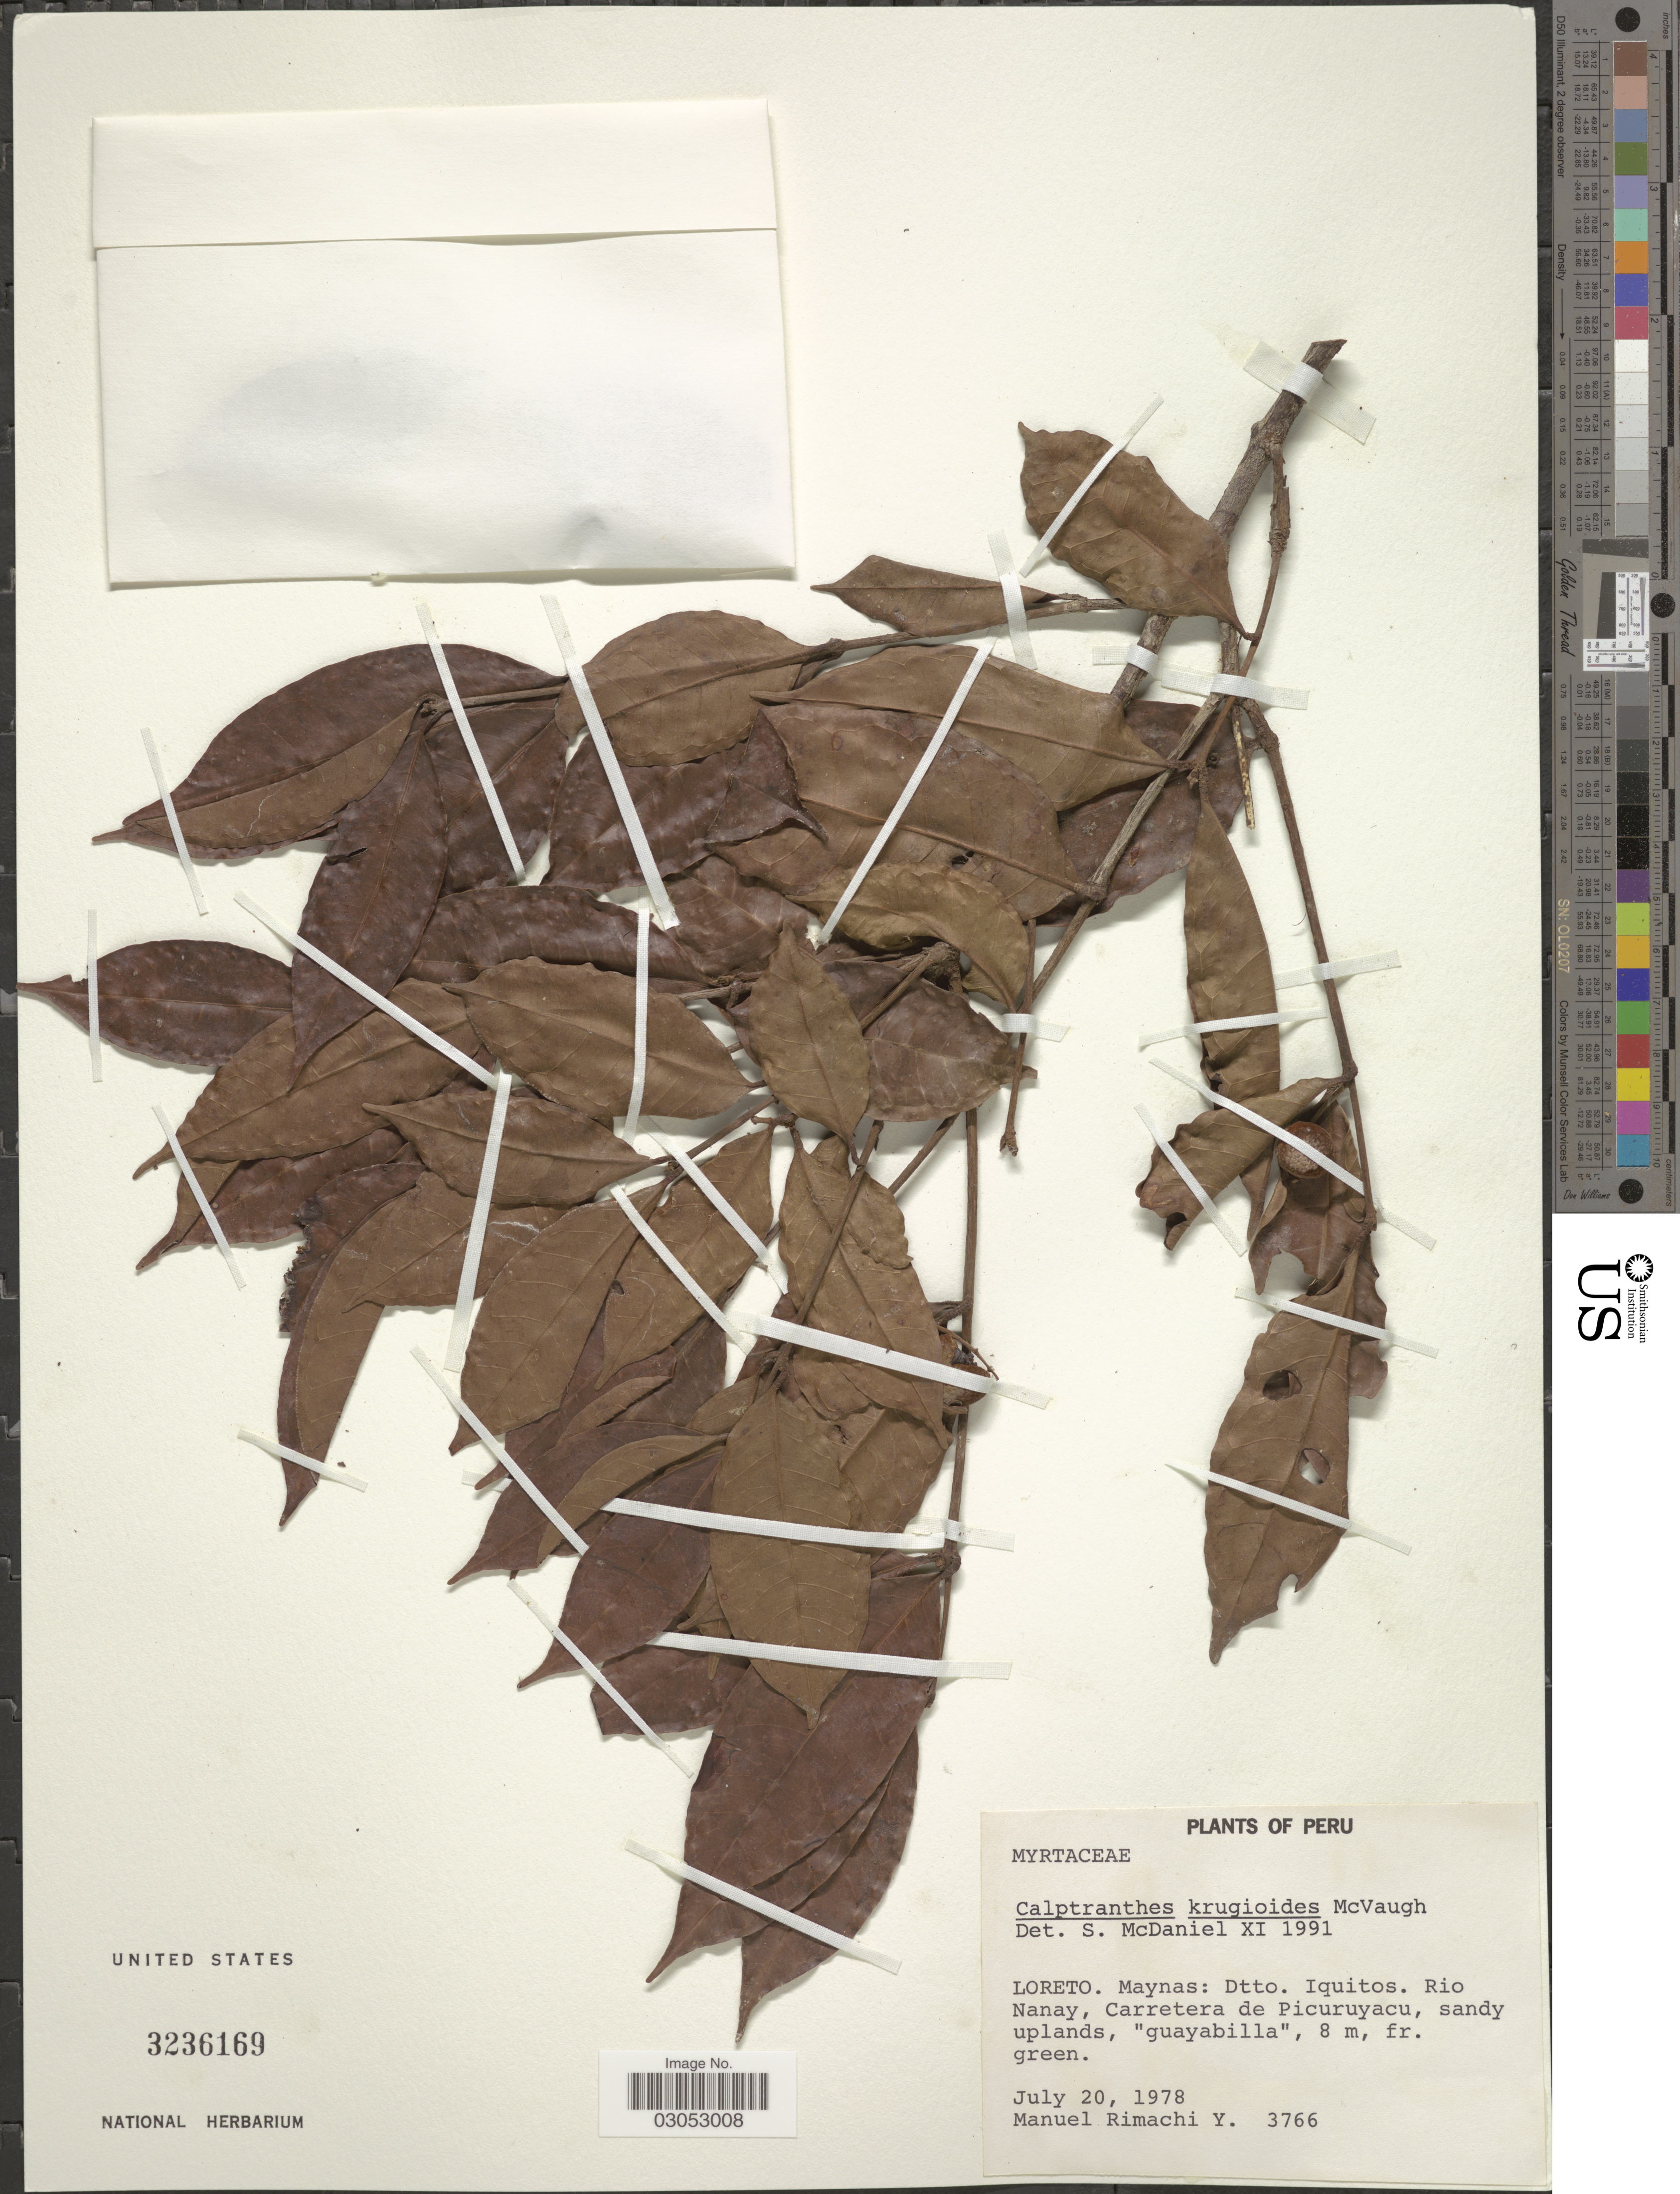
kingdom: Plantae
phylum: Tracheophyta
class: Magnoliopsida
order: Myrtales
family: Myrtaceae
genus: Myrcia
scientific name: Myrcia krugioides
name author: (McVaugh) A.R. Lourenço & E. Lucas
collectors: M. Rimachi Y.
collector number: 3766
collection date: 1978-07-20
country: Peru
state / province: Loreto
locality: Maynas. Dtto. Iquitos. Rio Nanay, Carretera de Picuruyacu.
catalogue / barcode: US 3236169